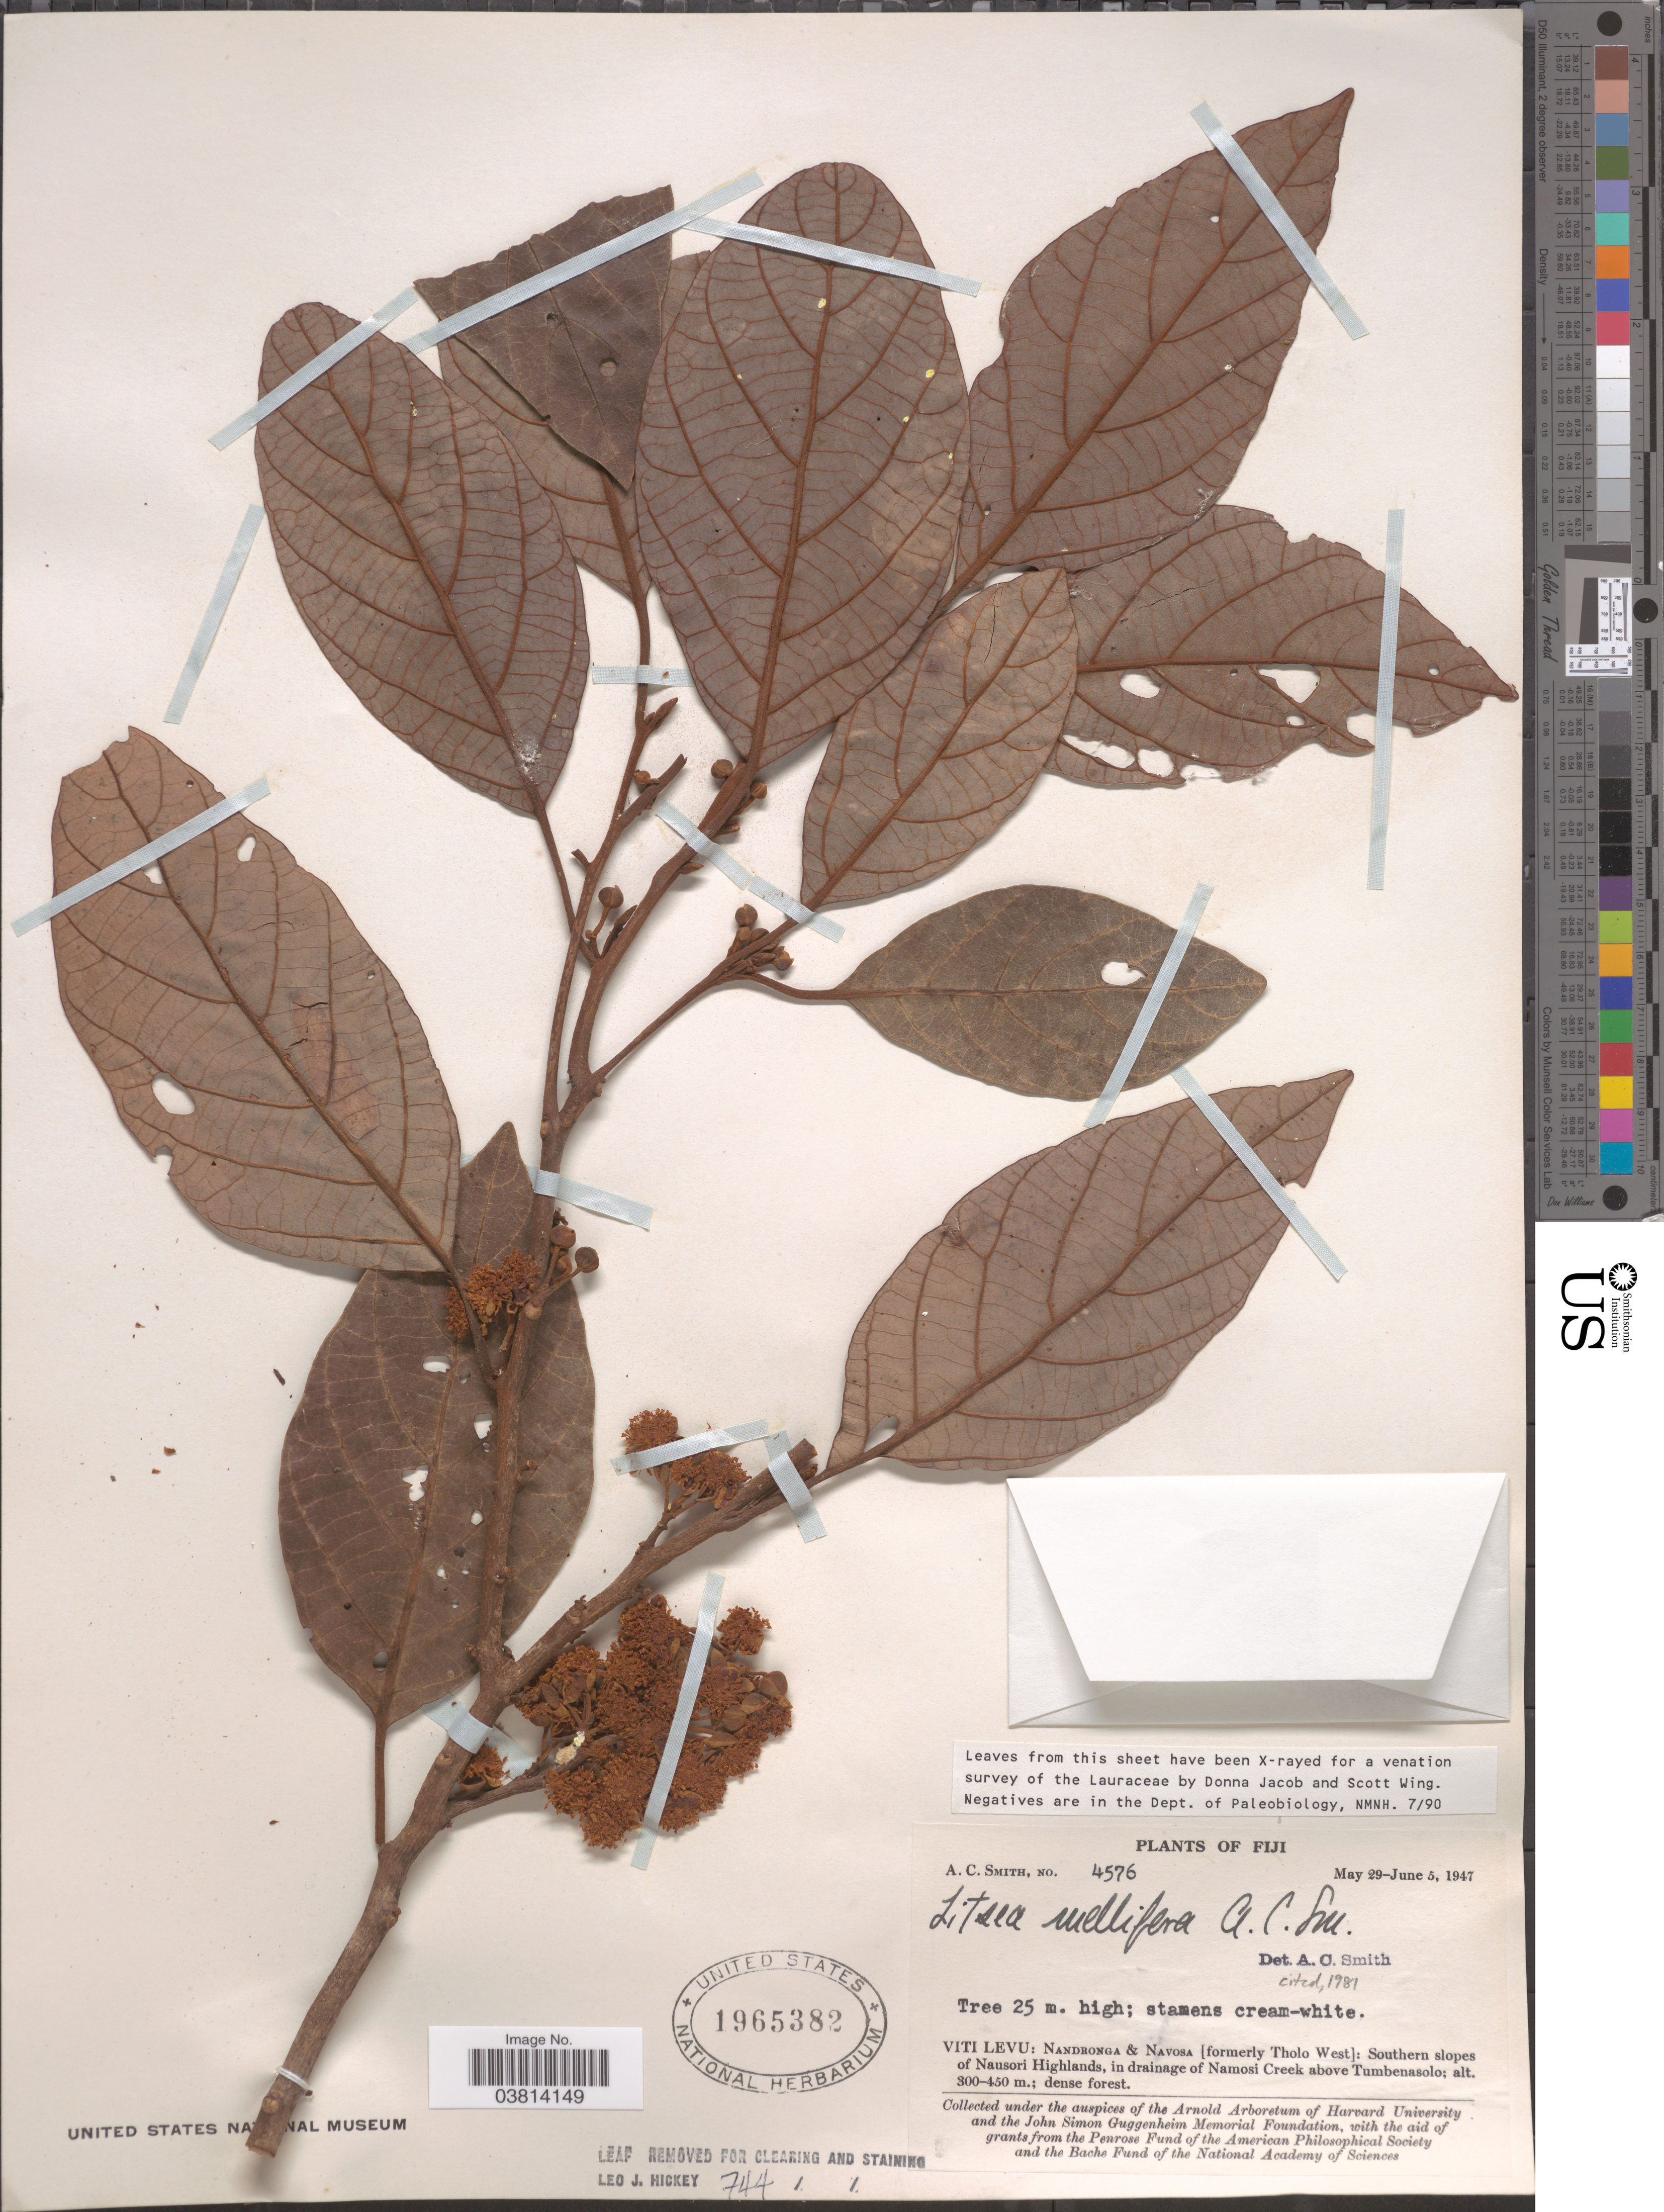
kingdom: Plantae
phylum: Tracheophyta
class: Magnoliopsida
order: Laurales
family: Lauraceae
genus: Litsea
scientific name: Litsea mellifera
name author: A.C. Sm.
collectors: A. C. Smith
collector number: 4576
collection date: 1947-05-29/1947-06-05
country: Fiji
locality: Viti Levu: Nandronga & Navosa [formerly Tholo West]: Southern slopes of Nausori Highlands, in drainage of Namosi Creek above Tumbenasolo.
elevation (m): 300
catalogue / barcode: US 1965382